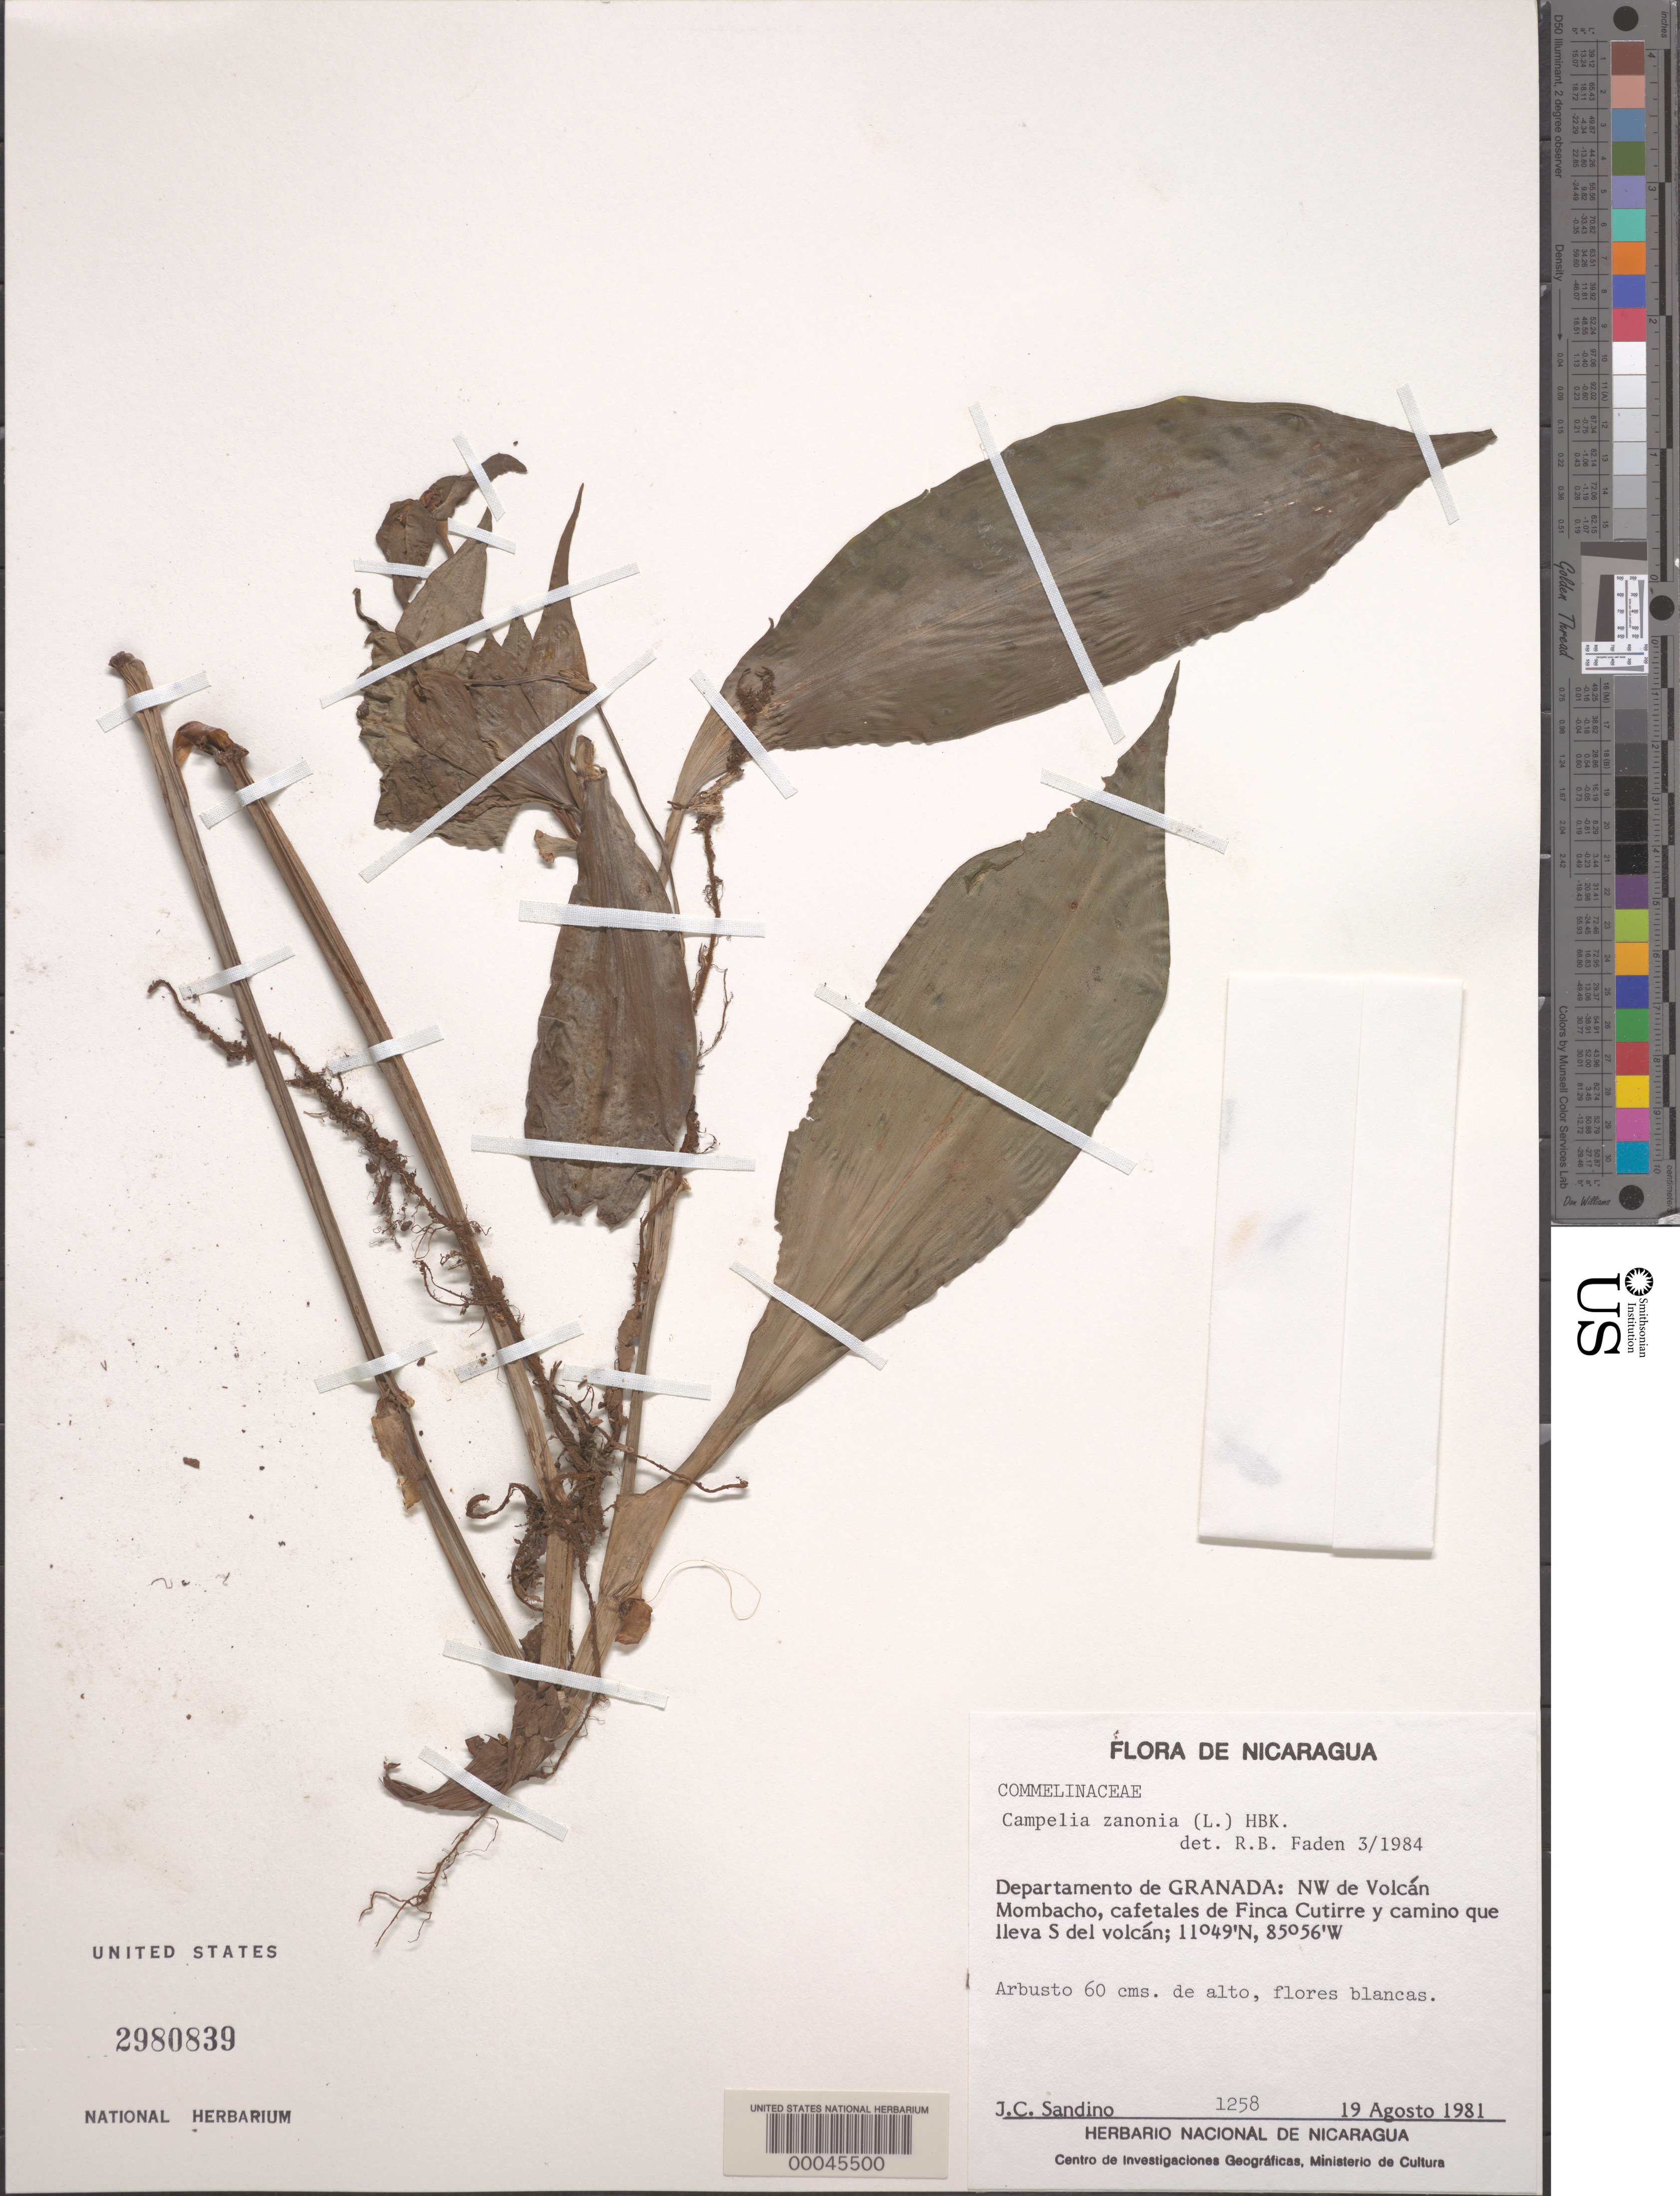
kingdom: Plantae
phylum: Tracheophyta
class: Liliopsida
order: Commelinales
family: Commelinaceae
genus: Tradescantia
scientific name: Tradescantia zanonia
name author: (L.) Sw.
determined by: Faden, Robert B., (US), Smithsonian Institution - National Museum of Natural History (UNITED STATES)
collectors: J. Sandino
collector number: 1258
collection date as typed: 19 Aug 1981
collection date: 1981-08-19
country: Nicaragua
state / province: Granada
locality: Nw of volcan mombacho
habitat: Cafetales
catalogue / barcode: US 2980839